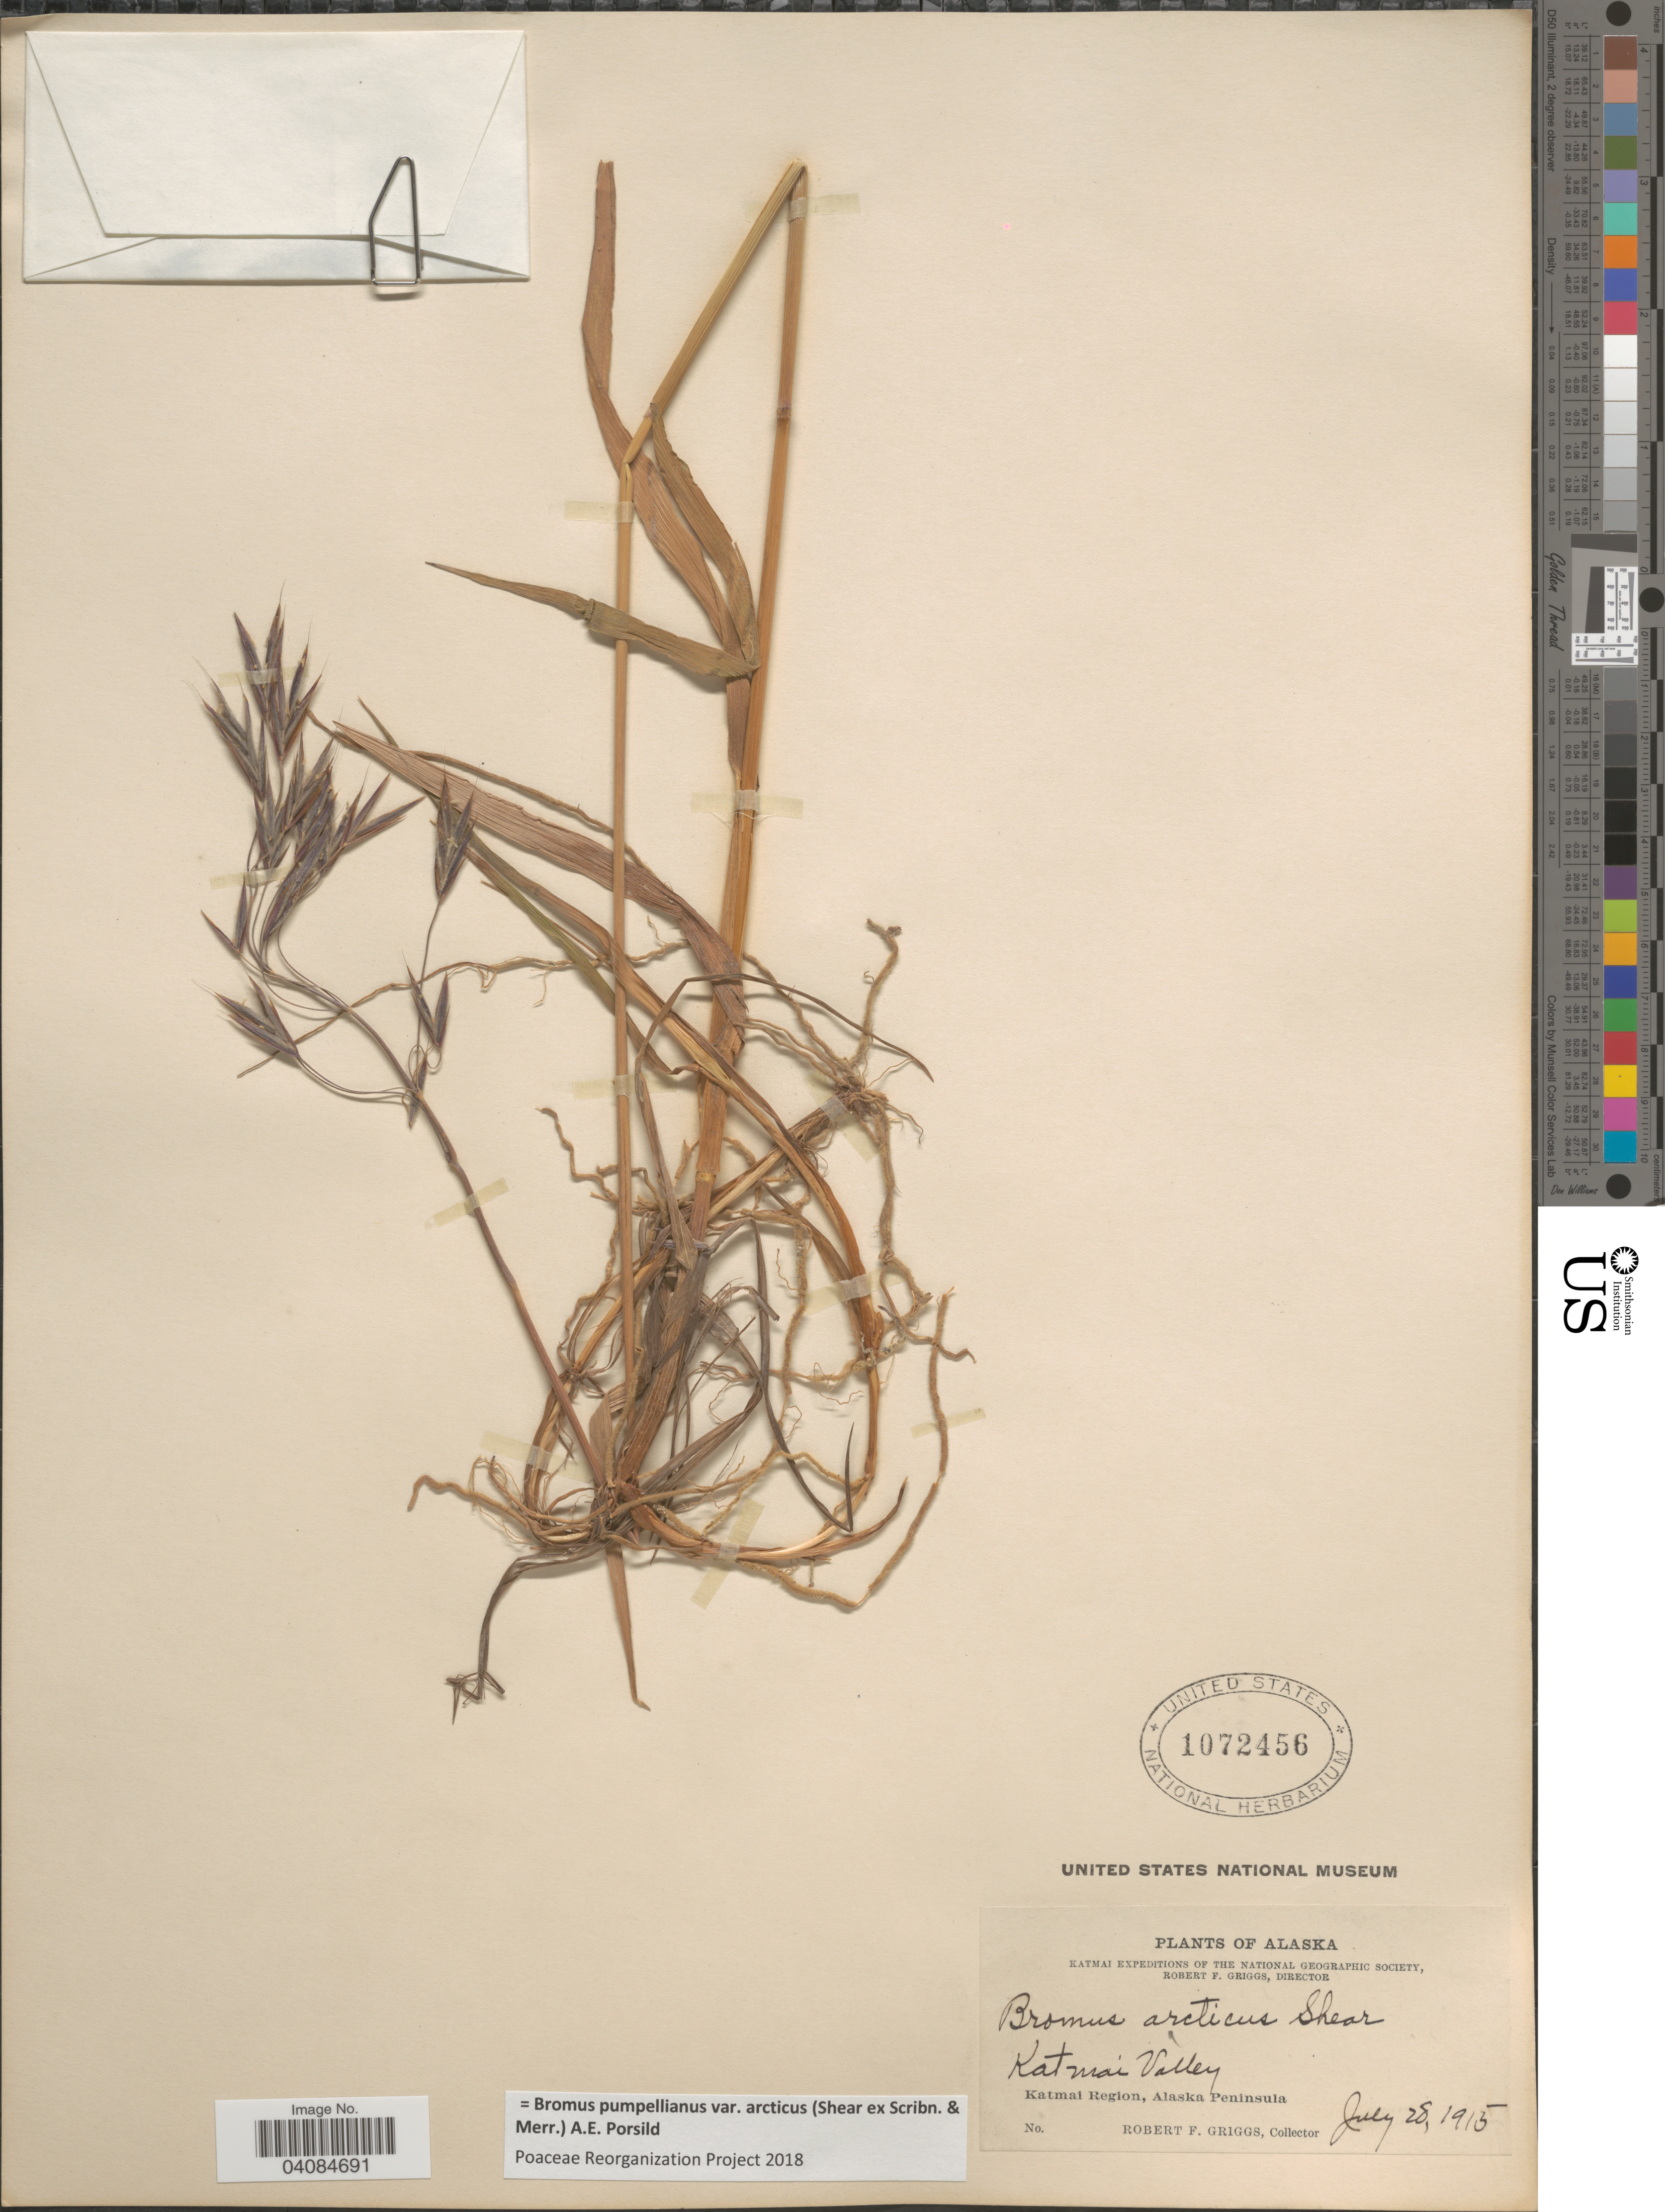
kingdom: Plantae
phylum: Tracheophyta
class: Liliopsida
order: Poales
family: Poaceae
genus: Bromus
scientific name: Bromus pumpellianus var. arcticus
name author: (Shear ex Scribn. & Merr.) A.E. Porsild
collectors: R. F. Griggs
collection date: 1915-07-28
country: United States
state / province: Alaska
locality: Katmai Expeditions of the National Geographic Society. Katmai Valley. Katmai Region, Alaska Peninsula.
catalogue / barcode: US 1072456